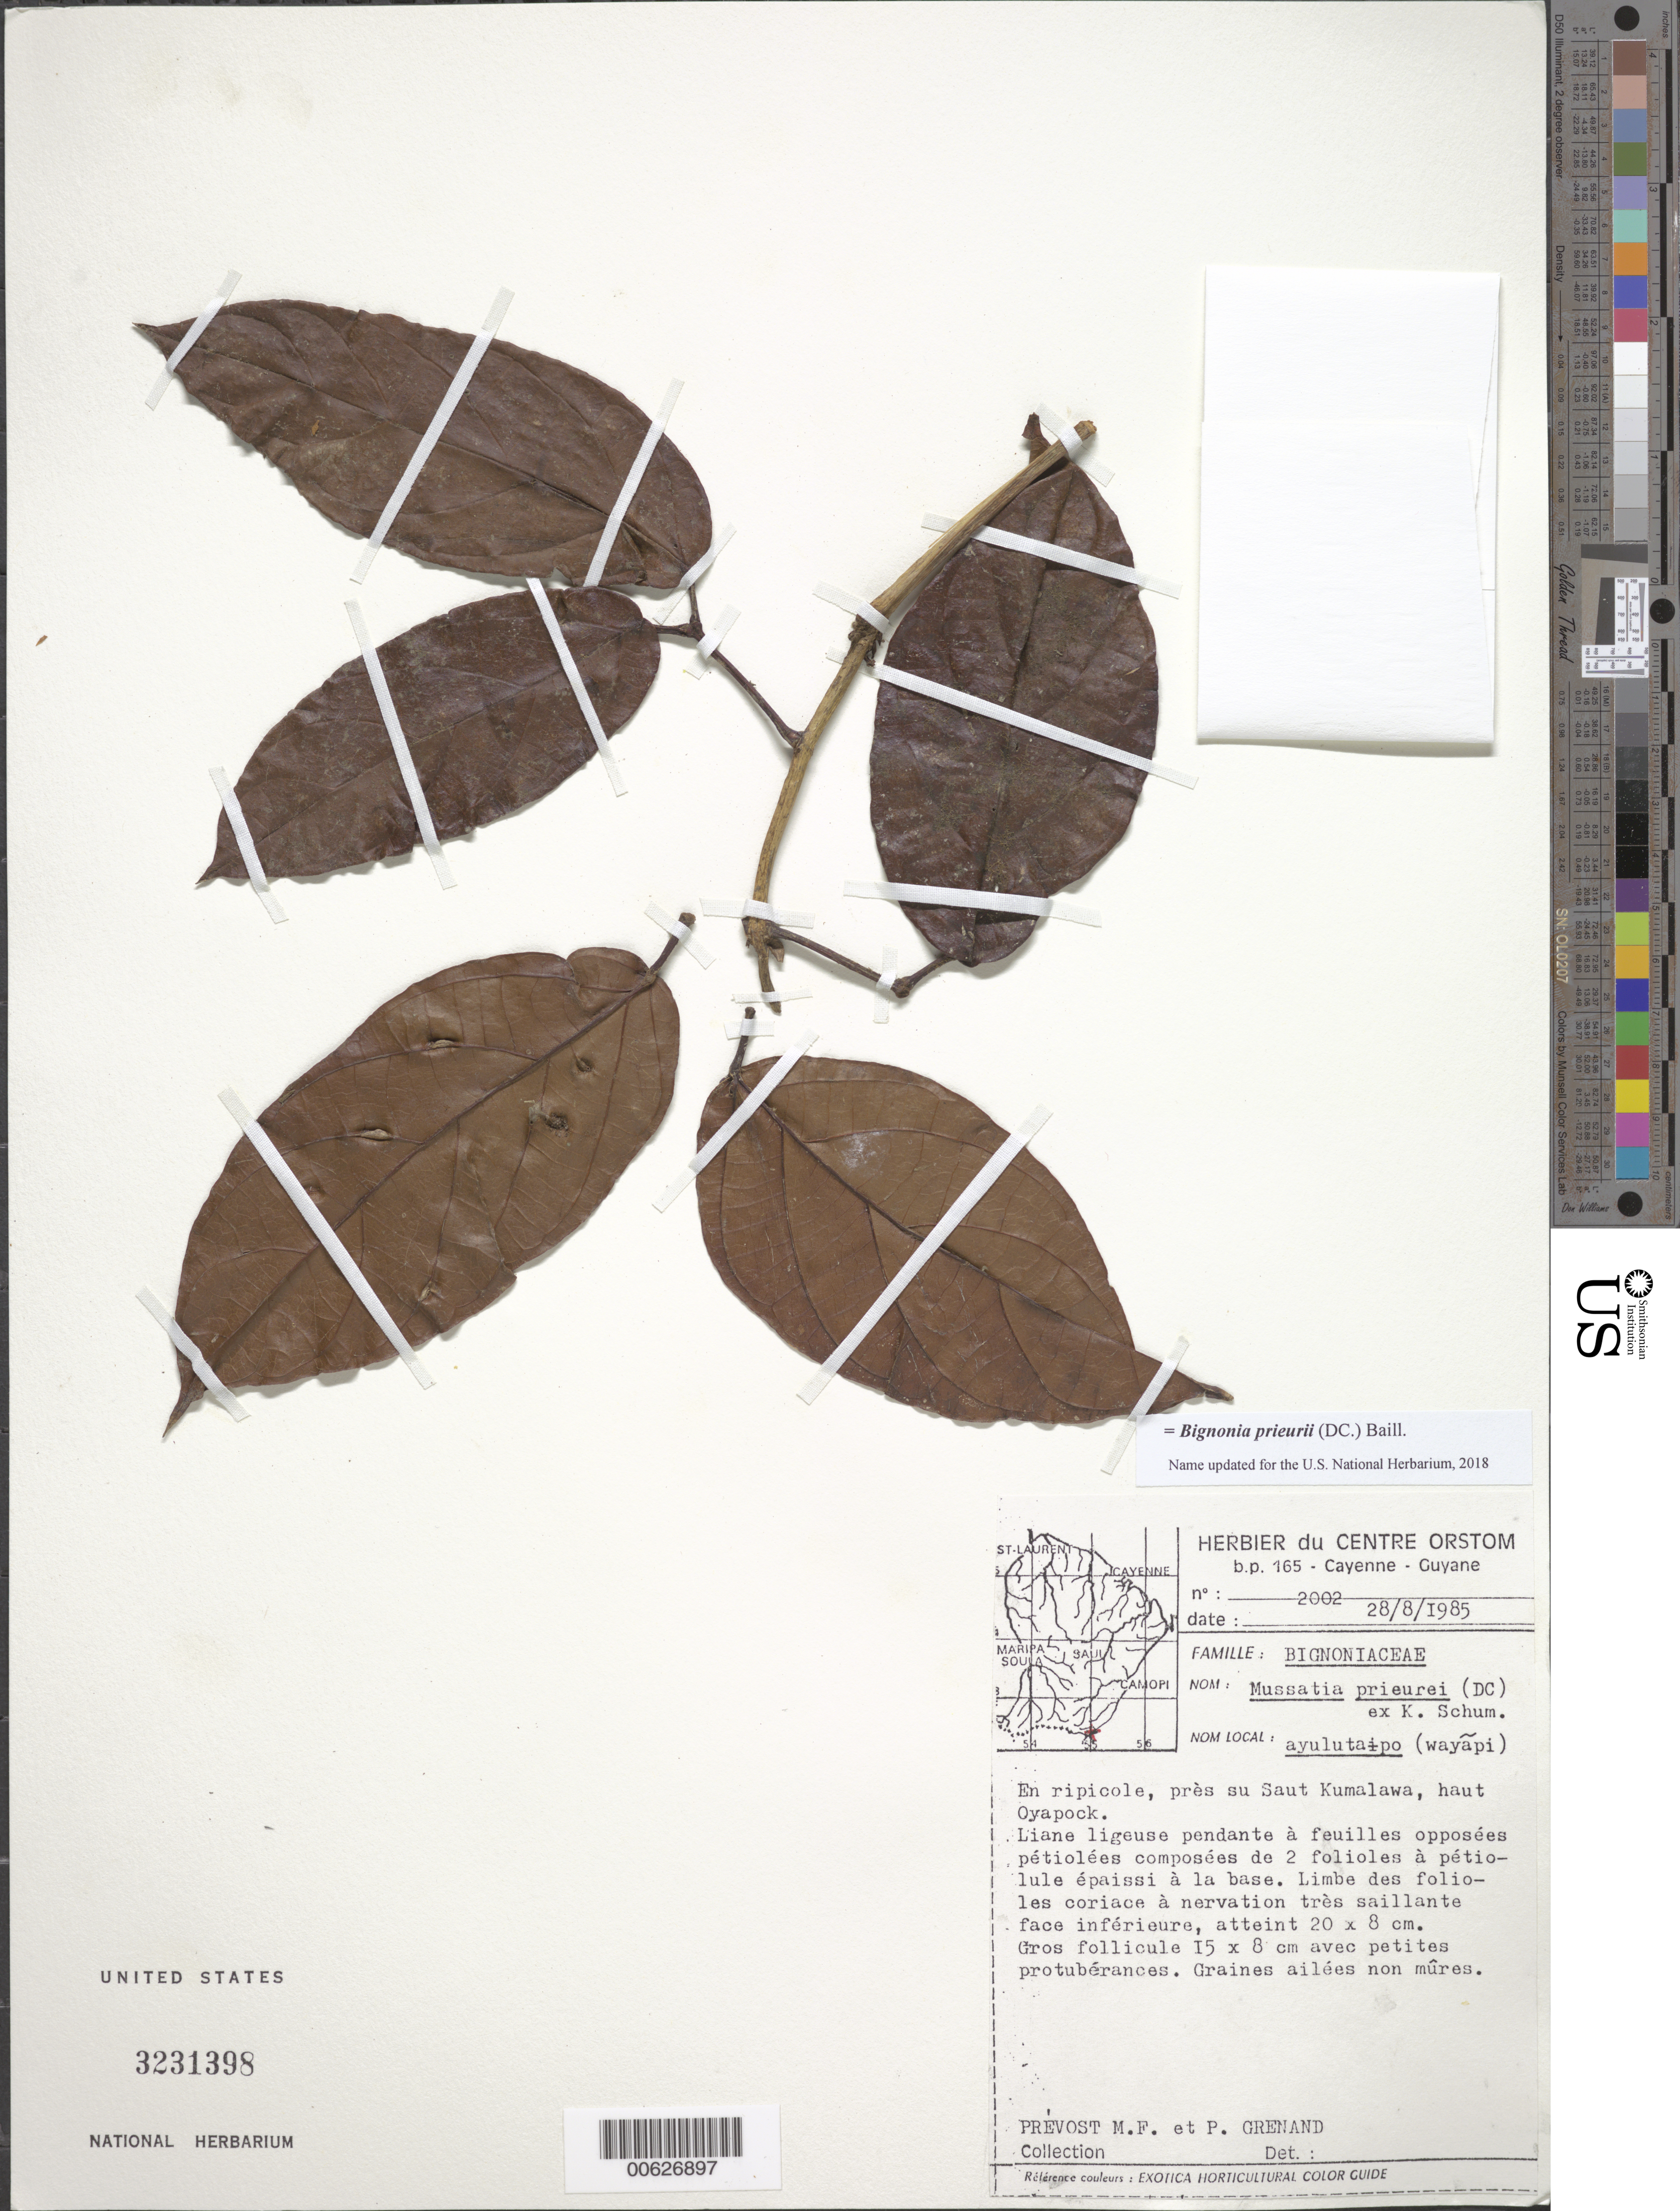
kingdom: Plantae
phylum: Tracheophyta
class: Magnoliopsida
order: Lamiales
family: Bignoniaceae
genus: Bignonia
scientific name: Bignonia prieurii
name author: DC.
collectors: M.-F. Prévost & P. Grenand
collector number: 2002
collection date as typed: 28-Aug-85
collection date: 1985-08-28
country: French Guiana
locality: Saut Koumalawa, Haut Oyapock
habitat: Riparian vegetation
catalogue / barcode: US 3231398